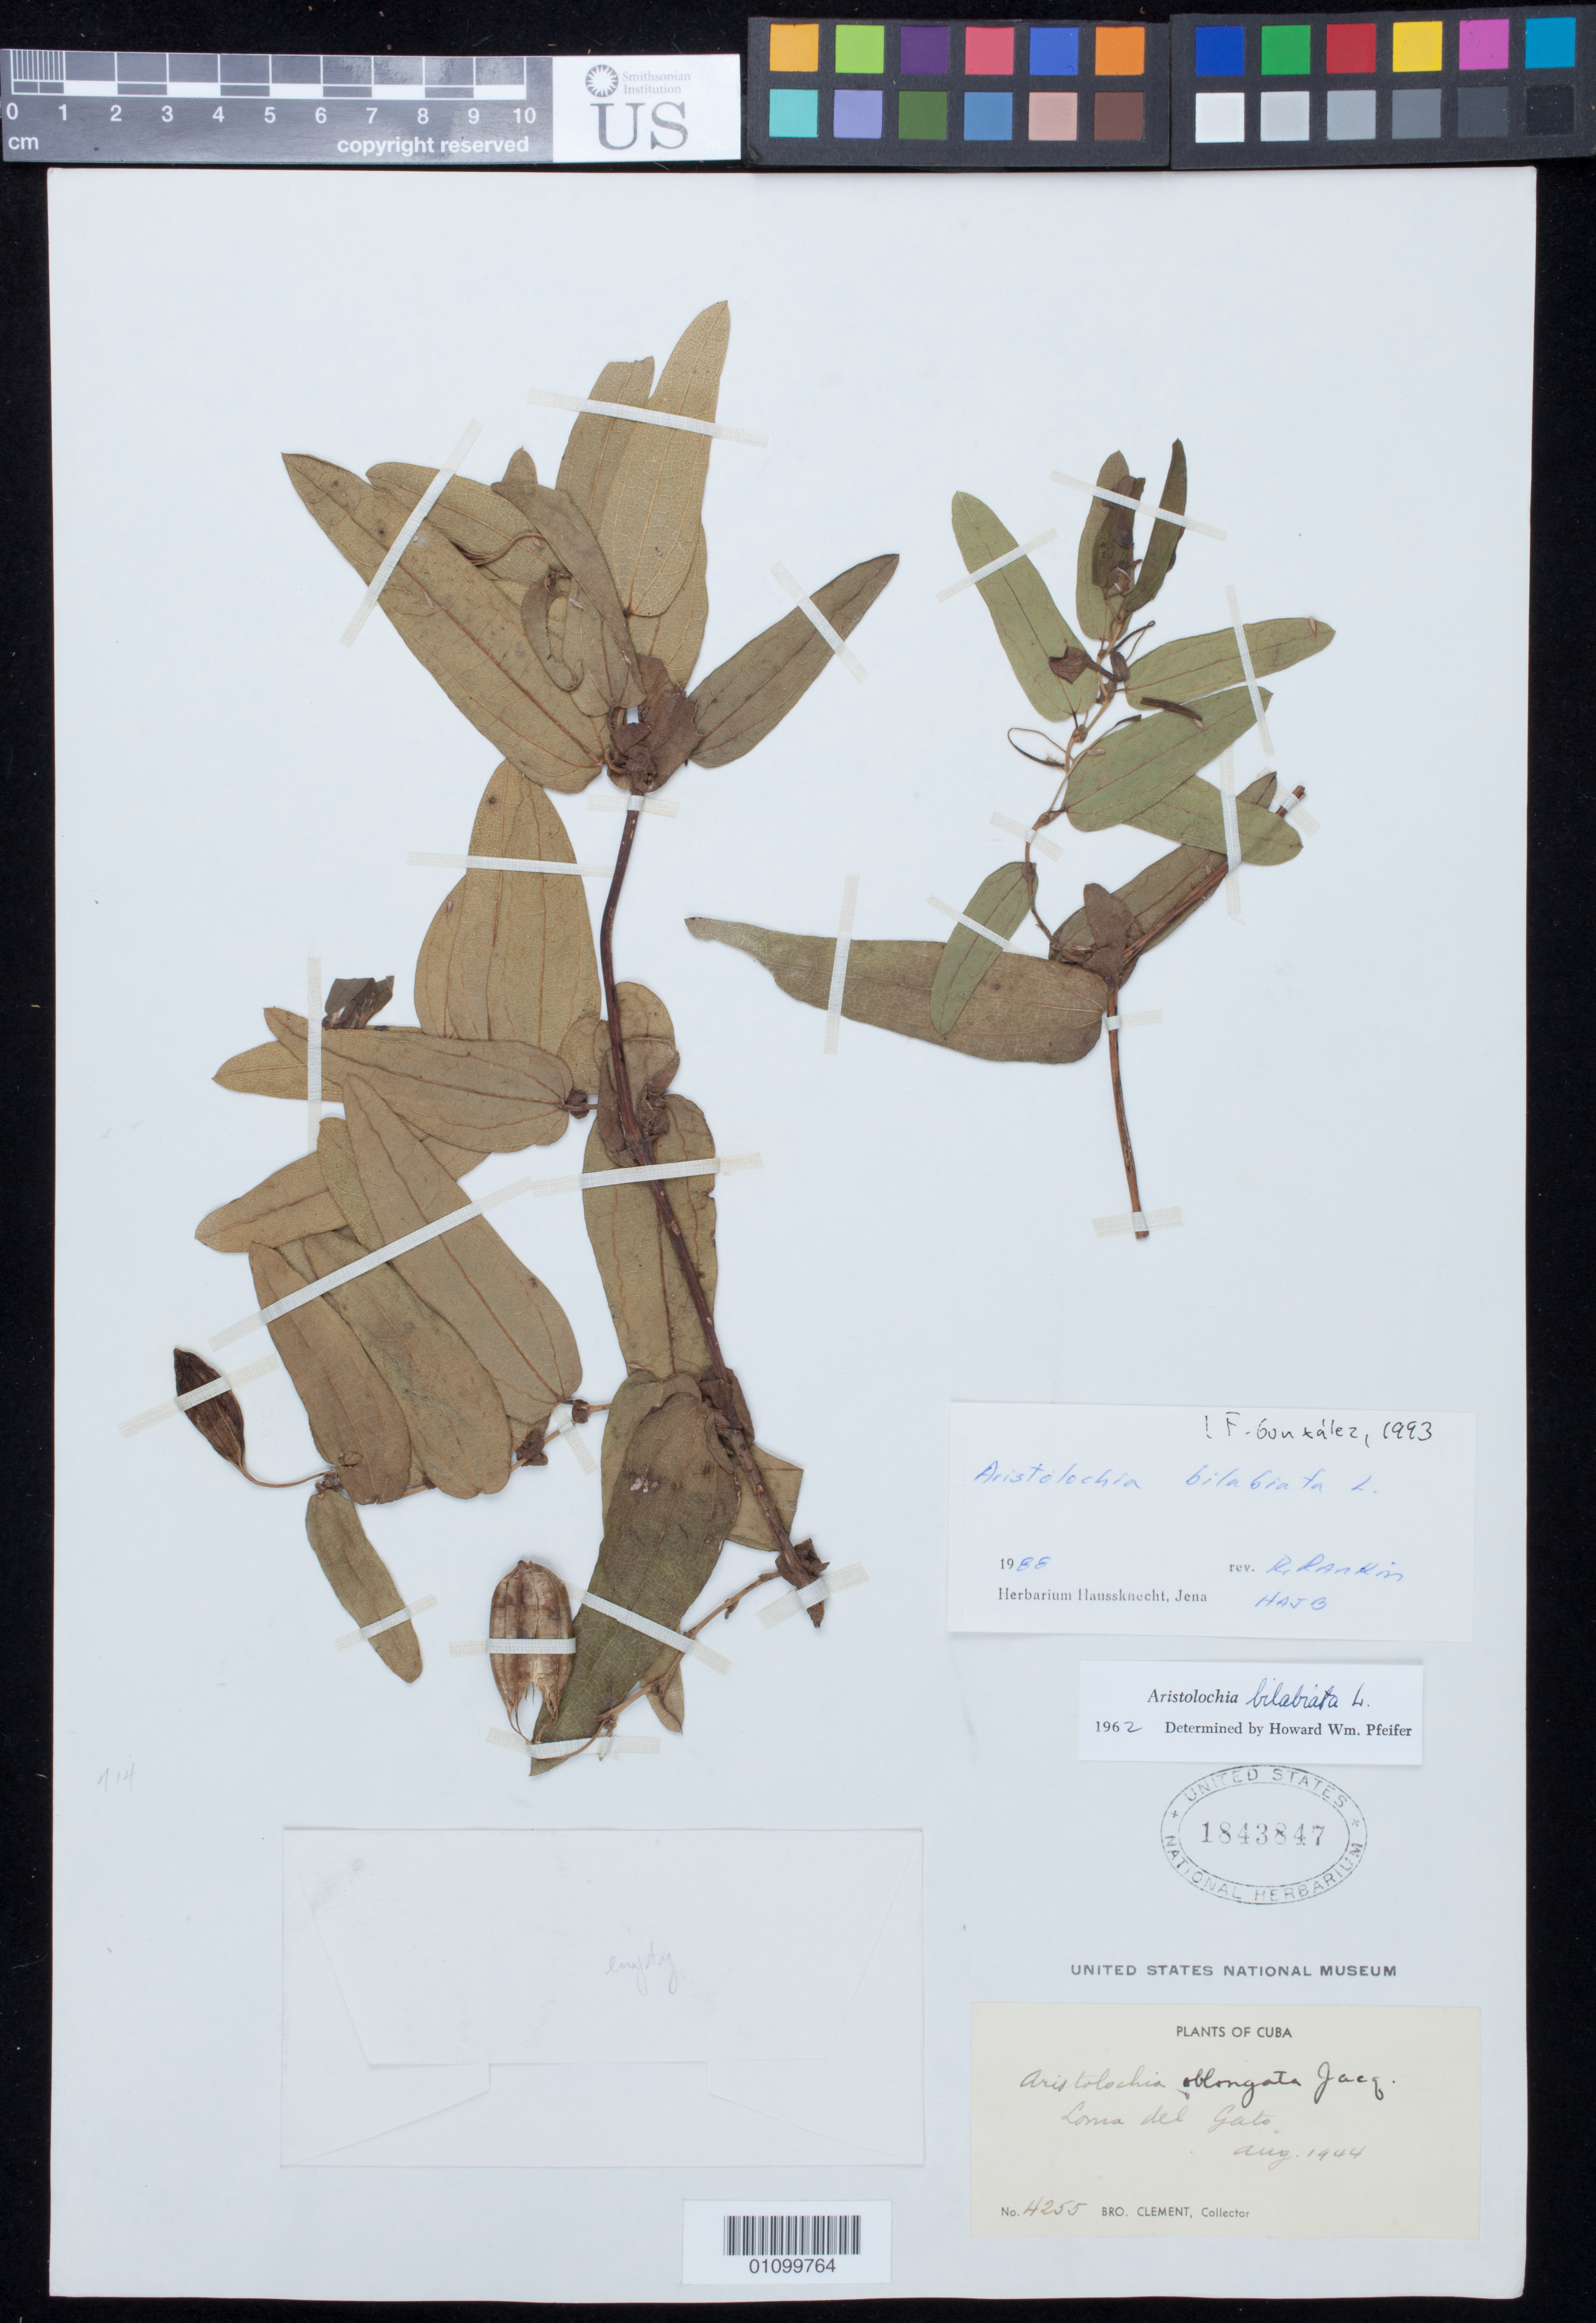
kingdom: Plantae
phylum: Tracheophyta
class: Magnoliopsida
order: Piperales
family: Aristolochiaceae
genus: Aristolochia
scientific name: Aristolochia bilabiata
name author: L.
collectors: B. Clement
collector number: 4255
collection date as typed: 01 Aug 1944 to 31 Aug 1944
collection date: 1944-08-01/1944-08-31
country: Cuba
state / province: Santiago de Cuba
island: Cuba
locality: Loma del Gato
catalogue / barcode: US 1843847